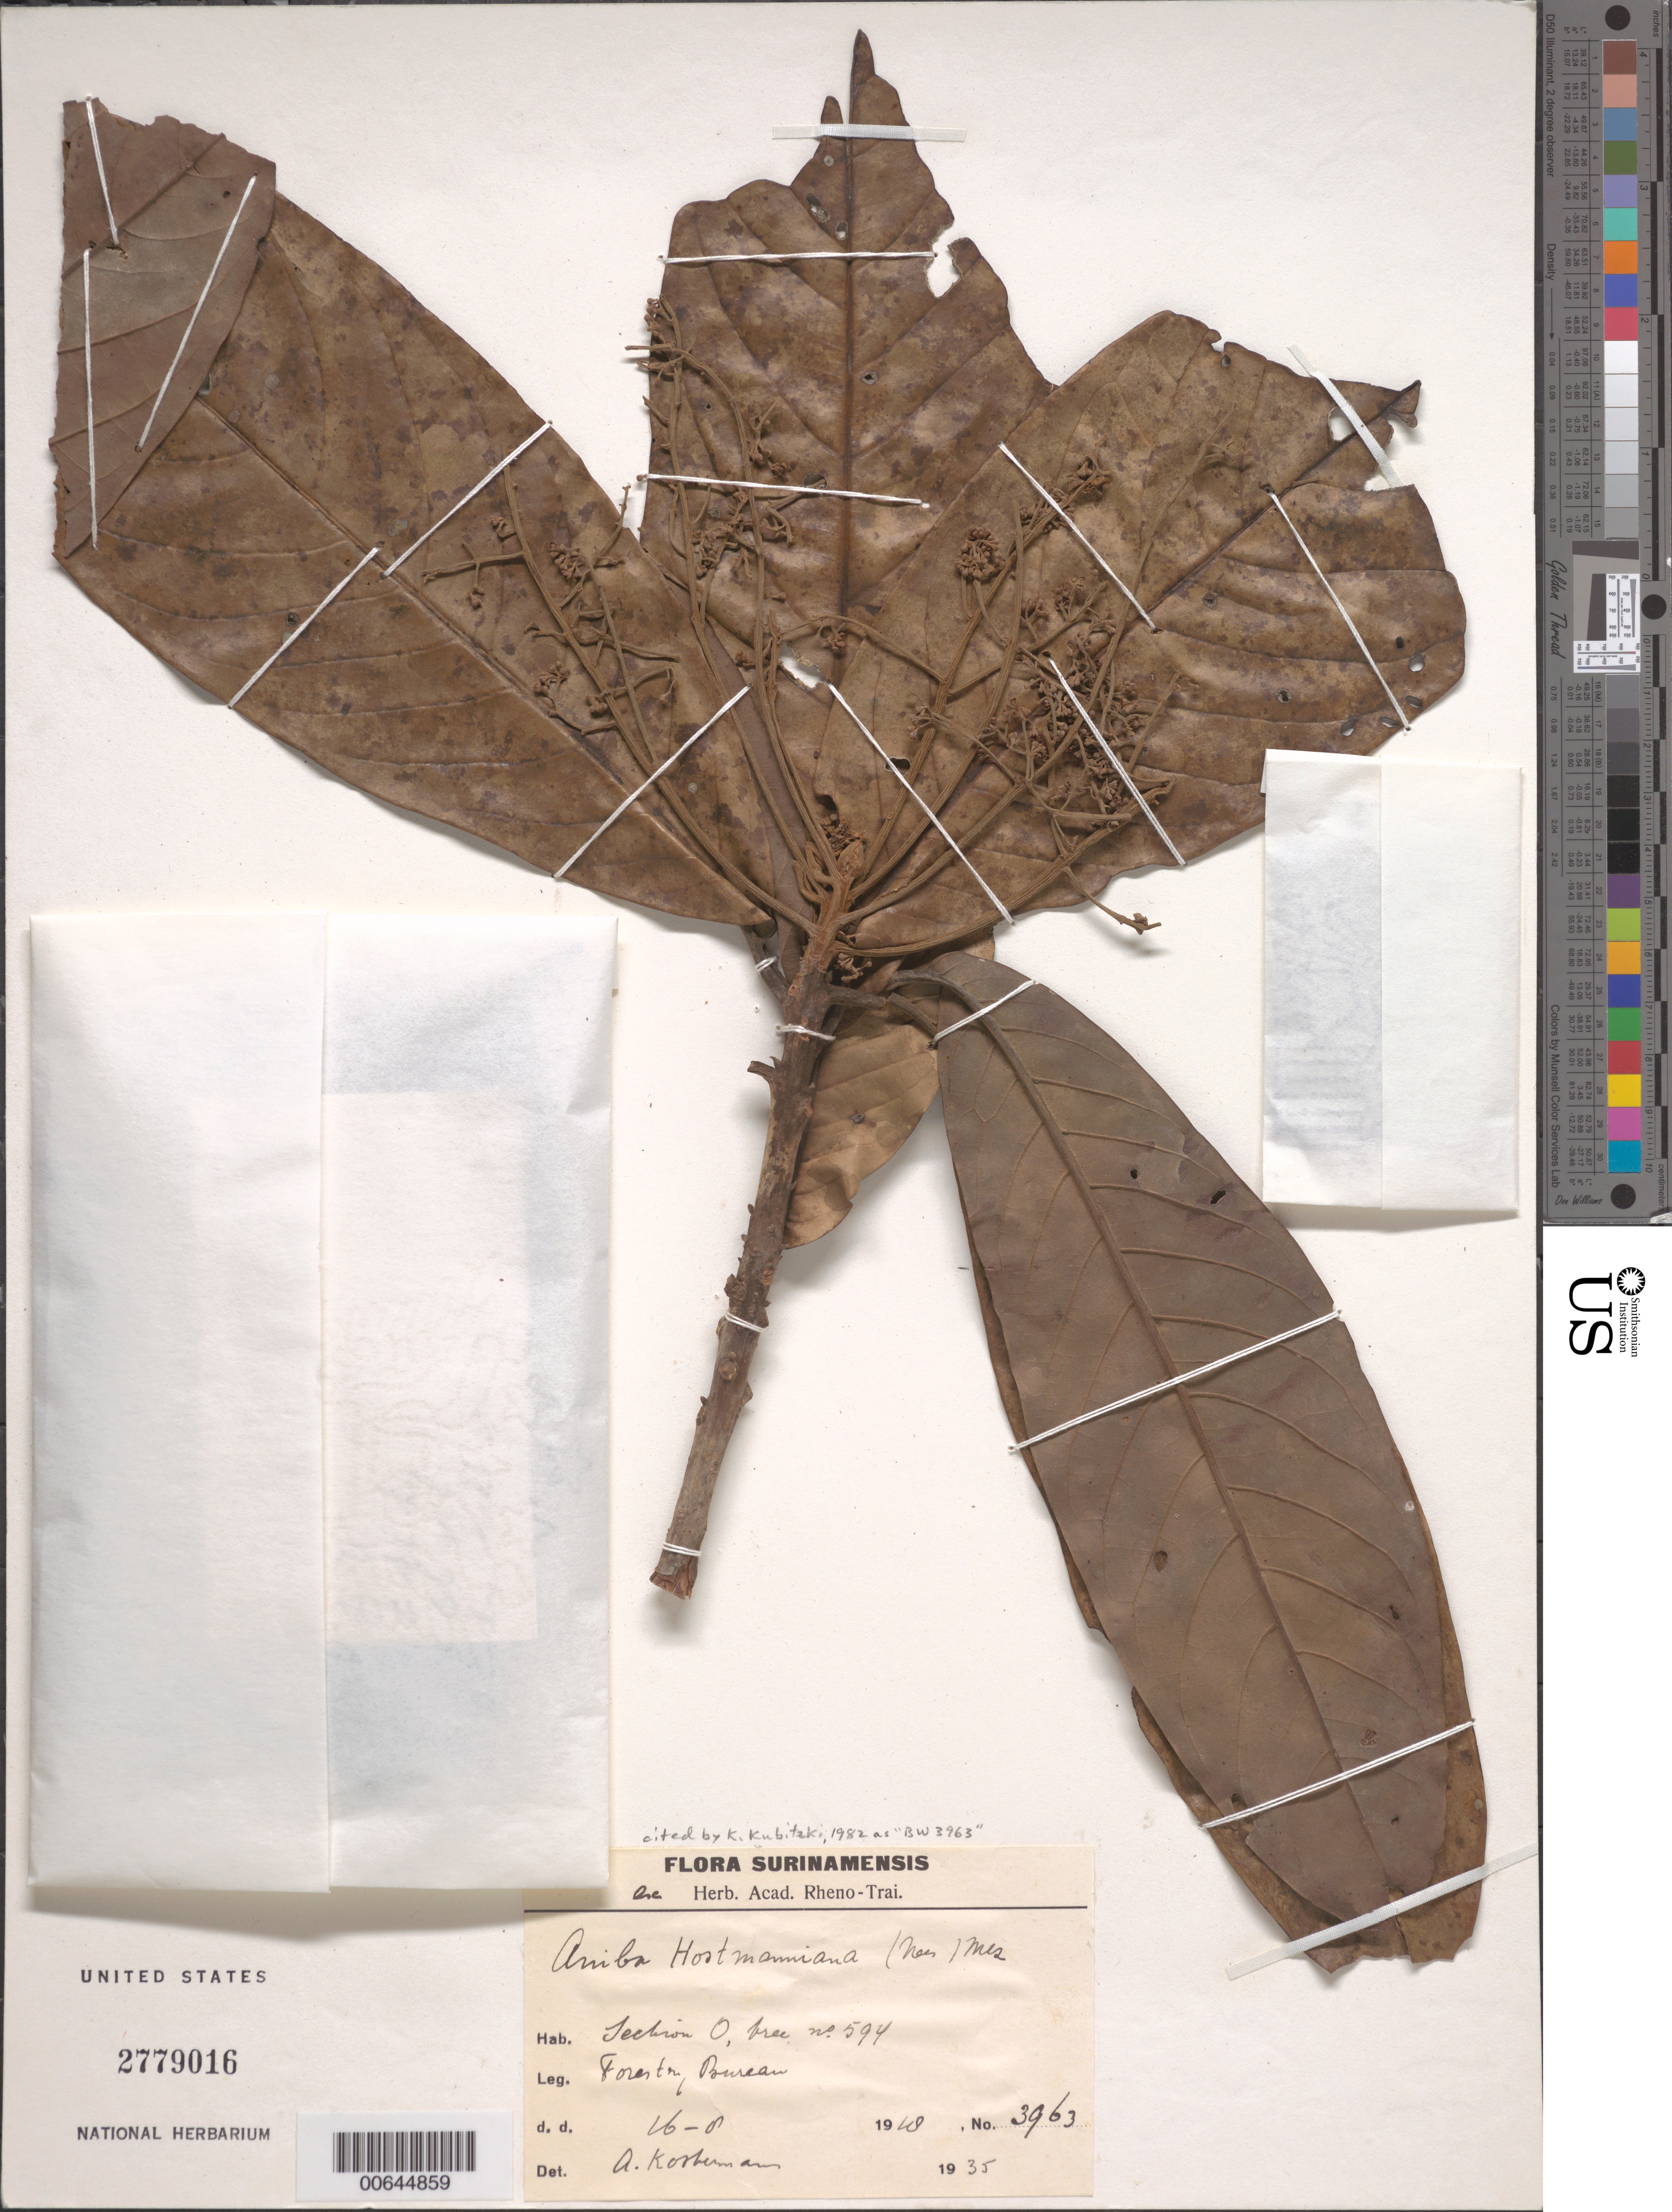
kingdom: Plantae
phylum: Tracheophyta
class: Magnoliopsida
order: Laurales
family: Lauraceae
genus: Aniba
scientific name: Aniba hostmanniana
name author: (Nees) Mez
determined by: Kostermans, A. J. G. H.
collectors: Forestry Bureau-Surinam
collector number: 3963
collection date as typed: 16-May-20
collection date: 1920-05-16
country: Suriname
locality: Sectie O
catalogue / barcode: US 2779016